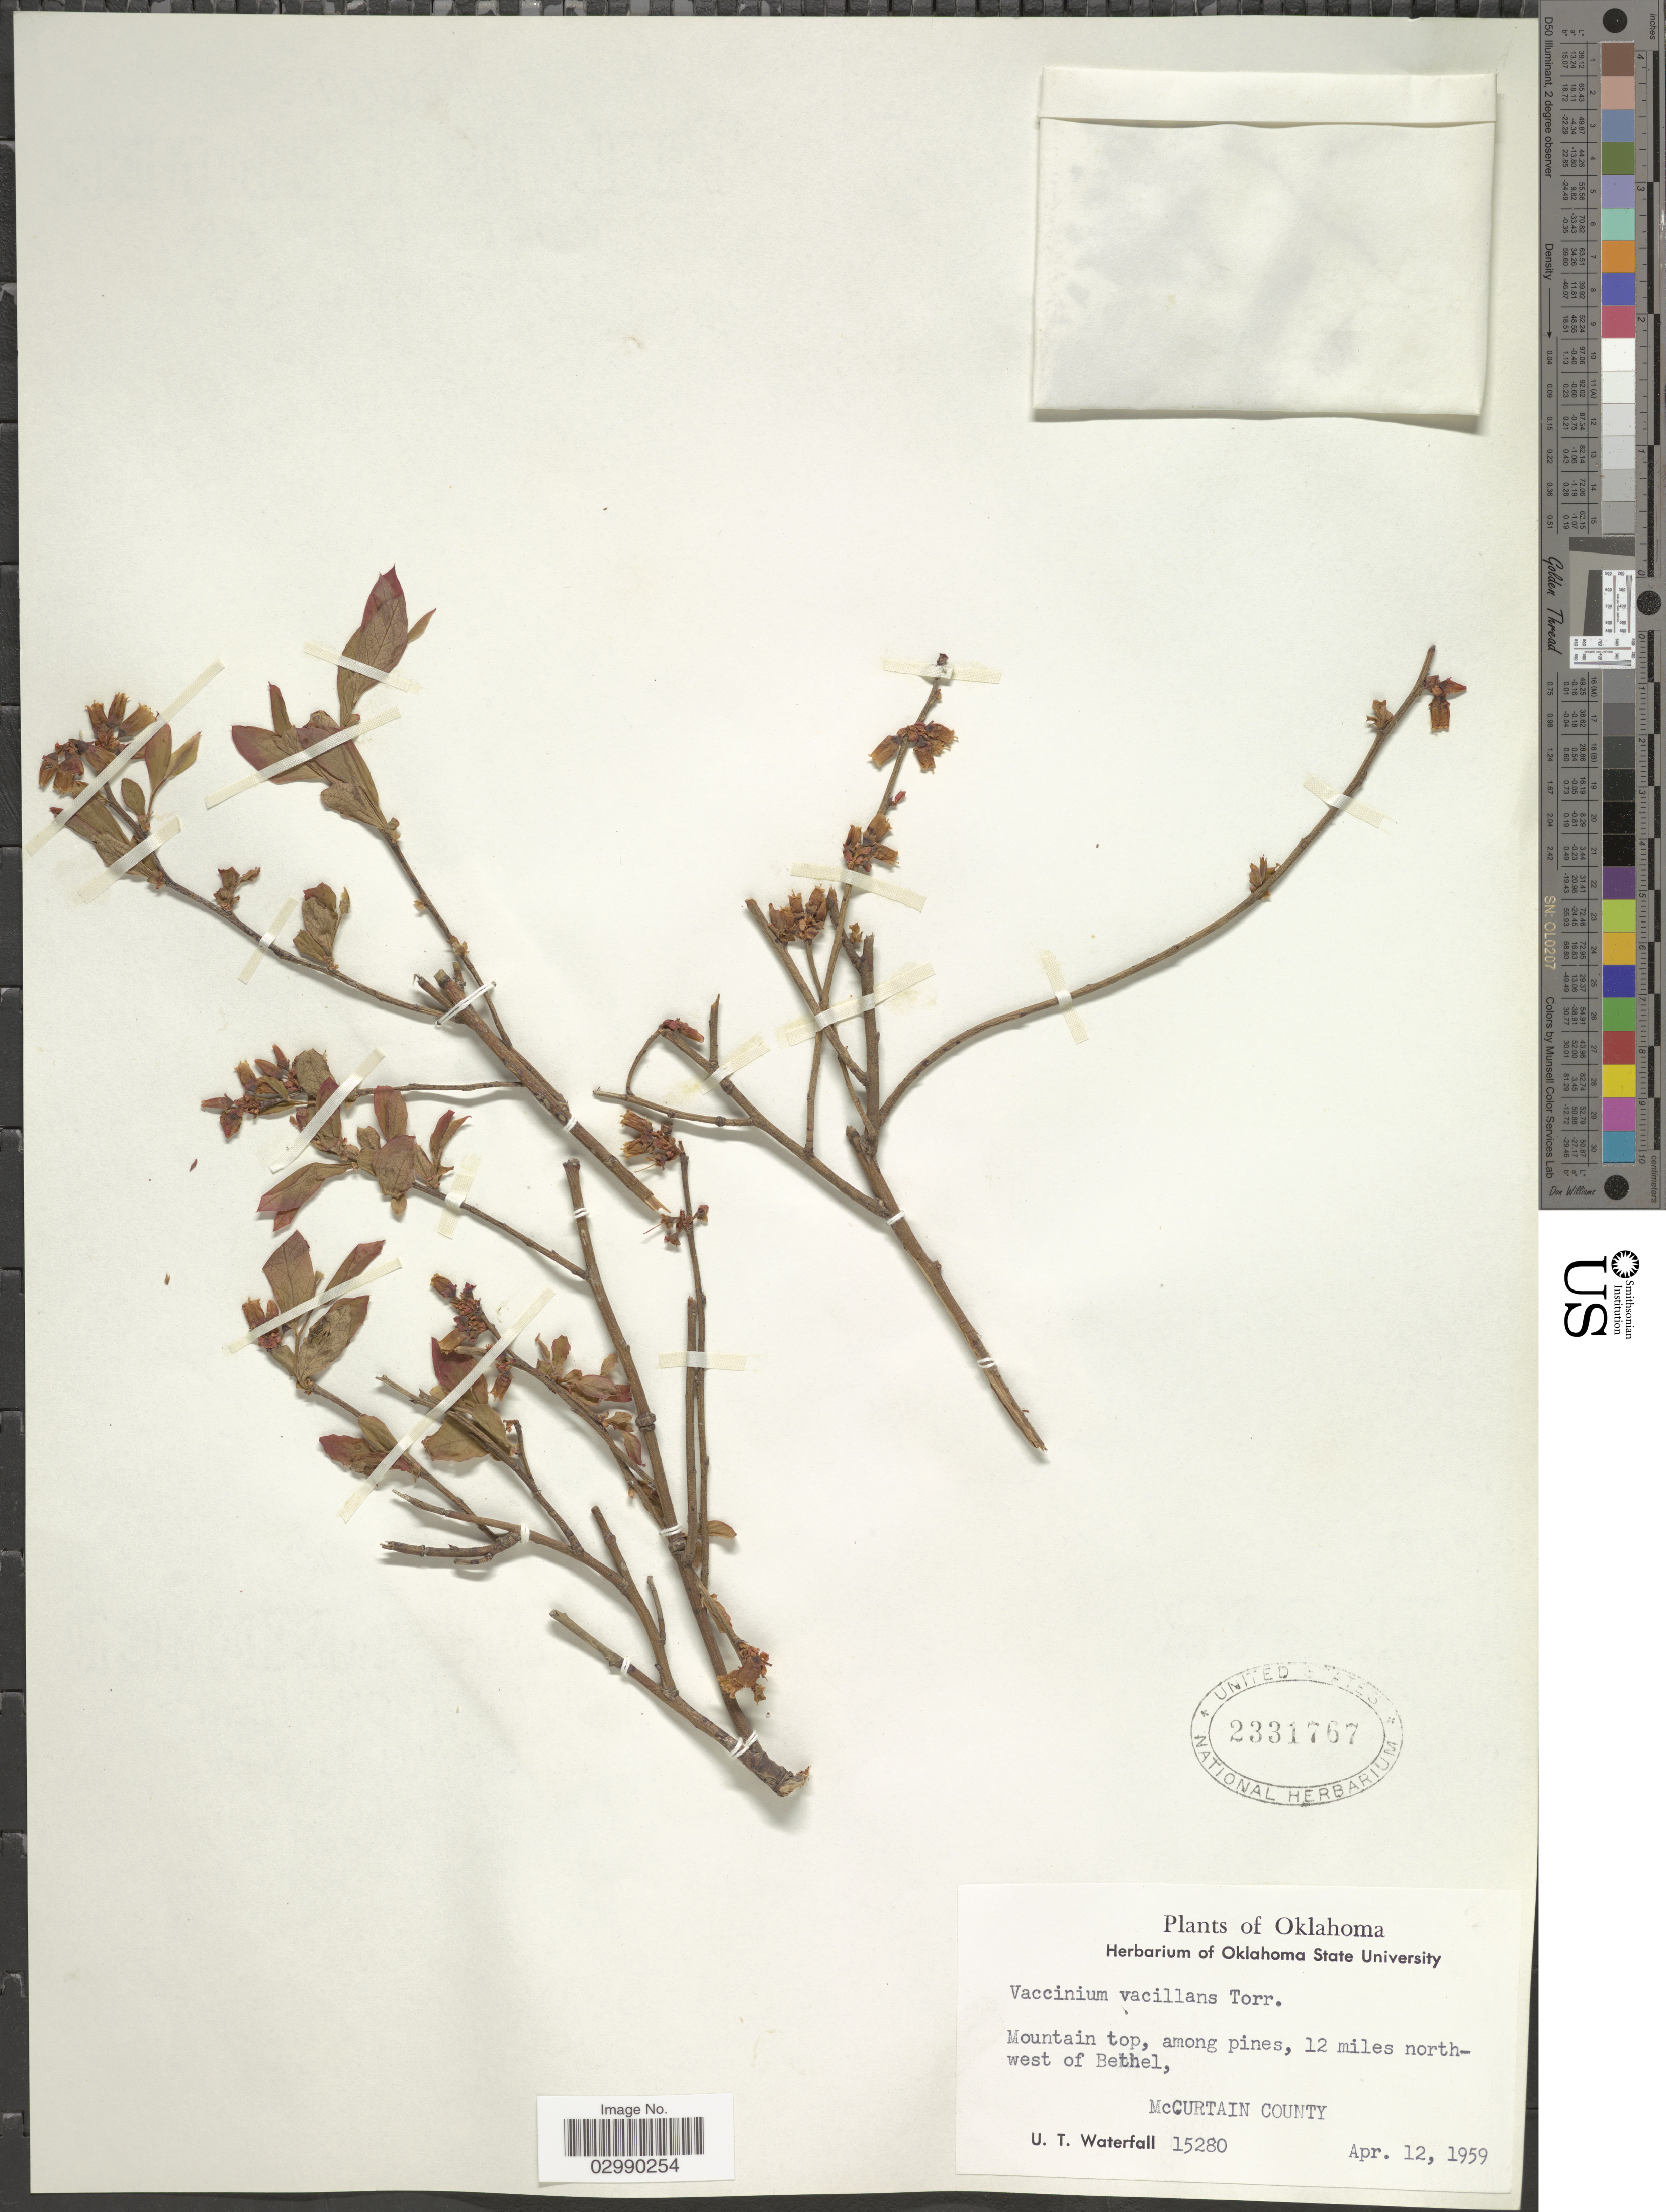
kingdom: Plantae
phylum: Tracheophyta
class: Magnoliopsida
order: Ericales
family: Ericaceae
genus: Vaccinium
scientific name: Vaccinium vacillans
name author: Kalm ex Torr.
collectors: U. T. Waterfall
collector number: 15280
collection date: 1959-04-12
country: United States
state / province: Oklahoma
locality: Mountain top, among pines, 12 miles northwest of Bethel, McCurtain County.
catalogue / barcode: US 2331767